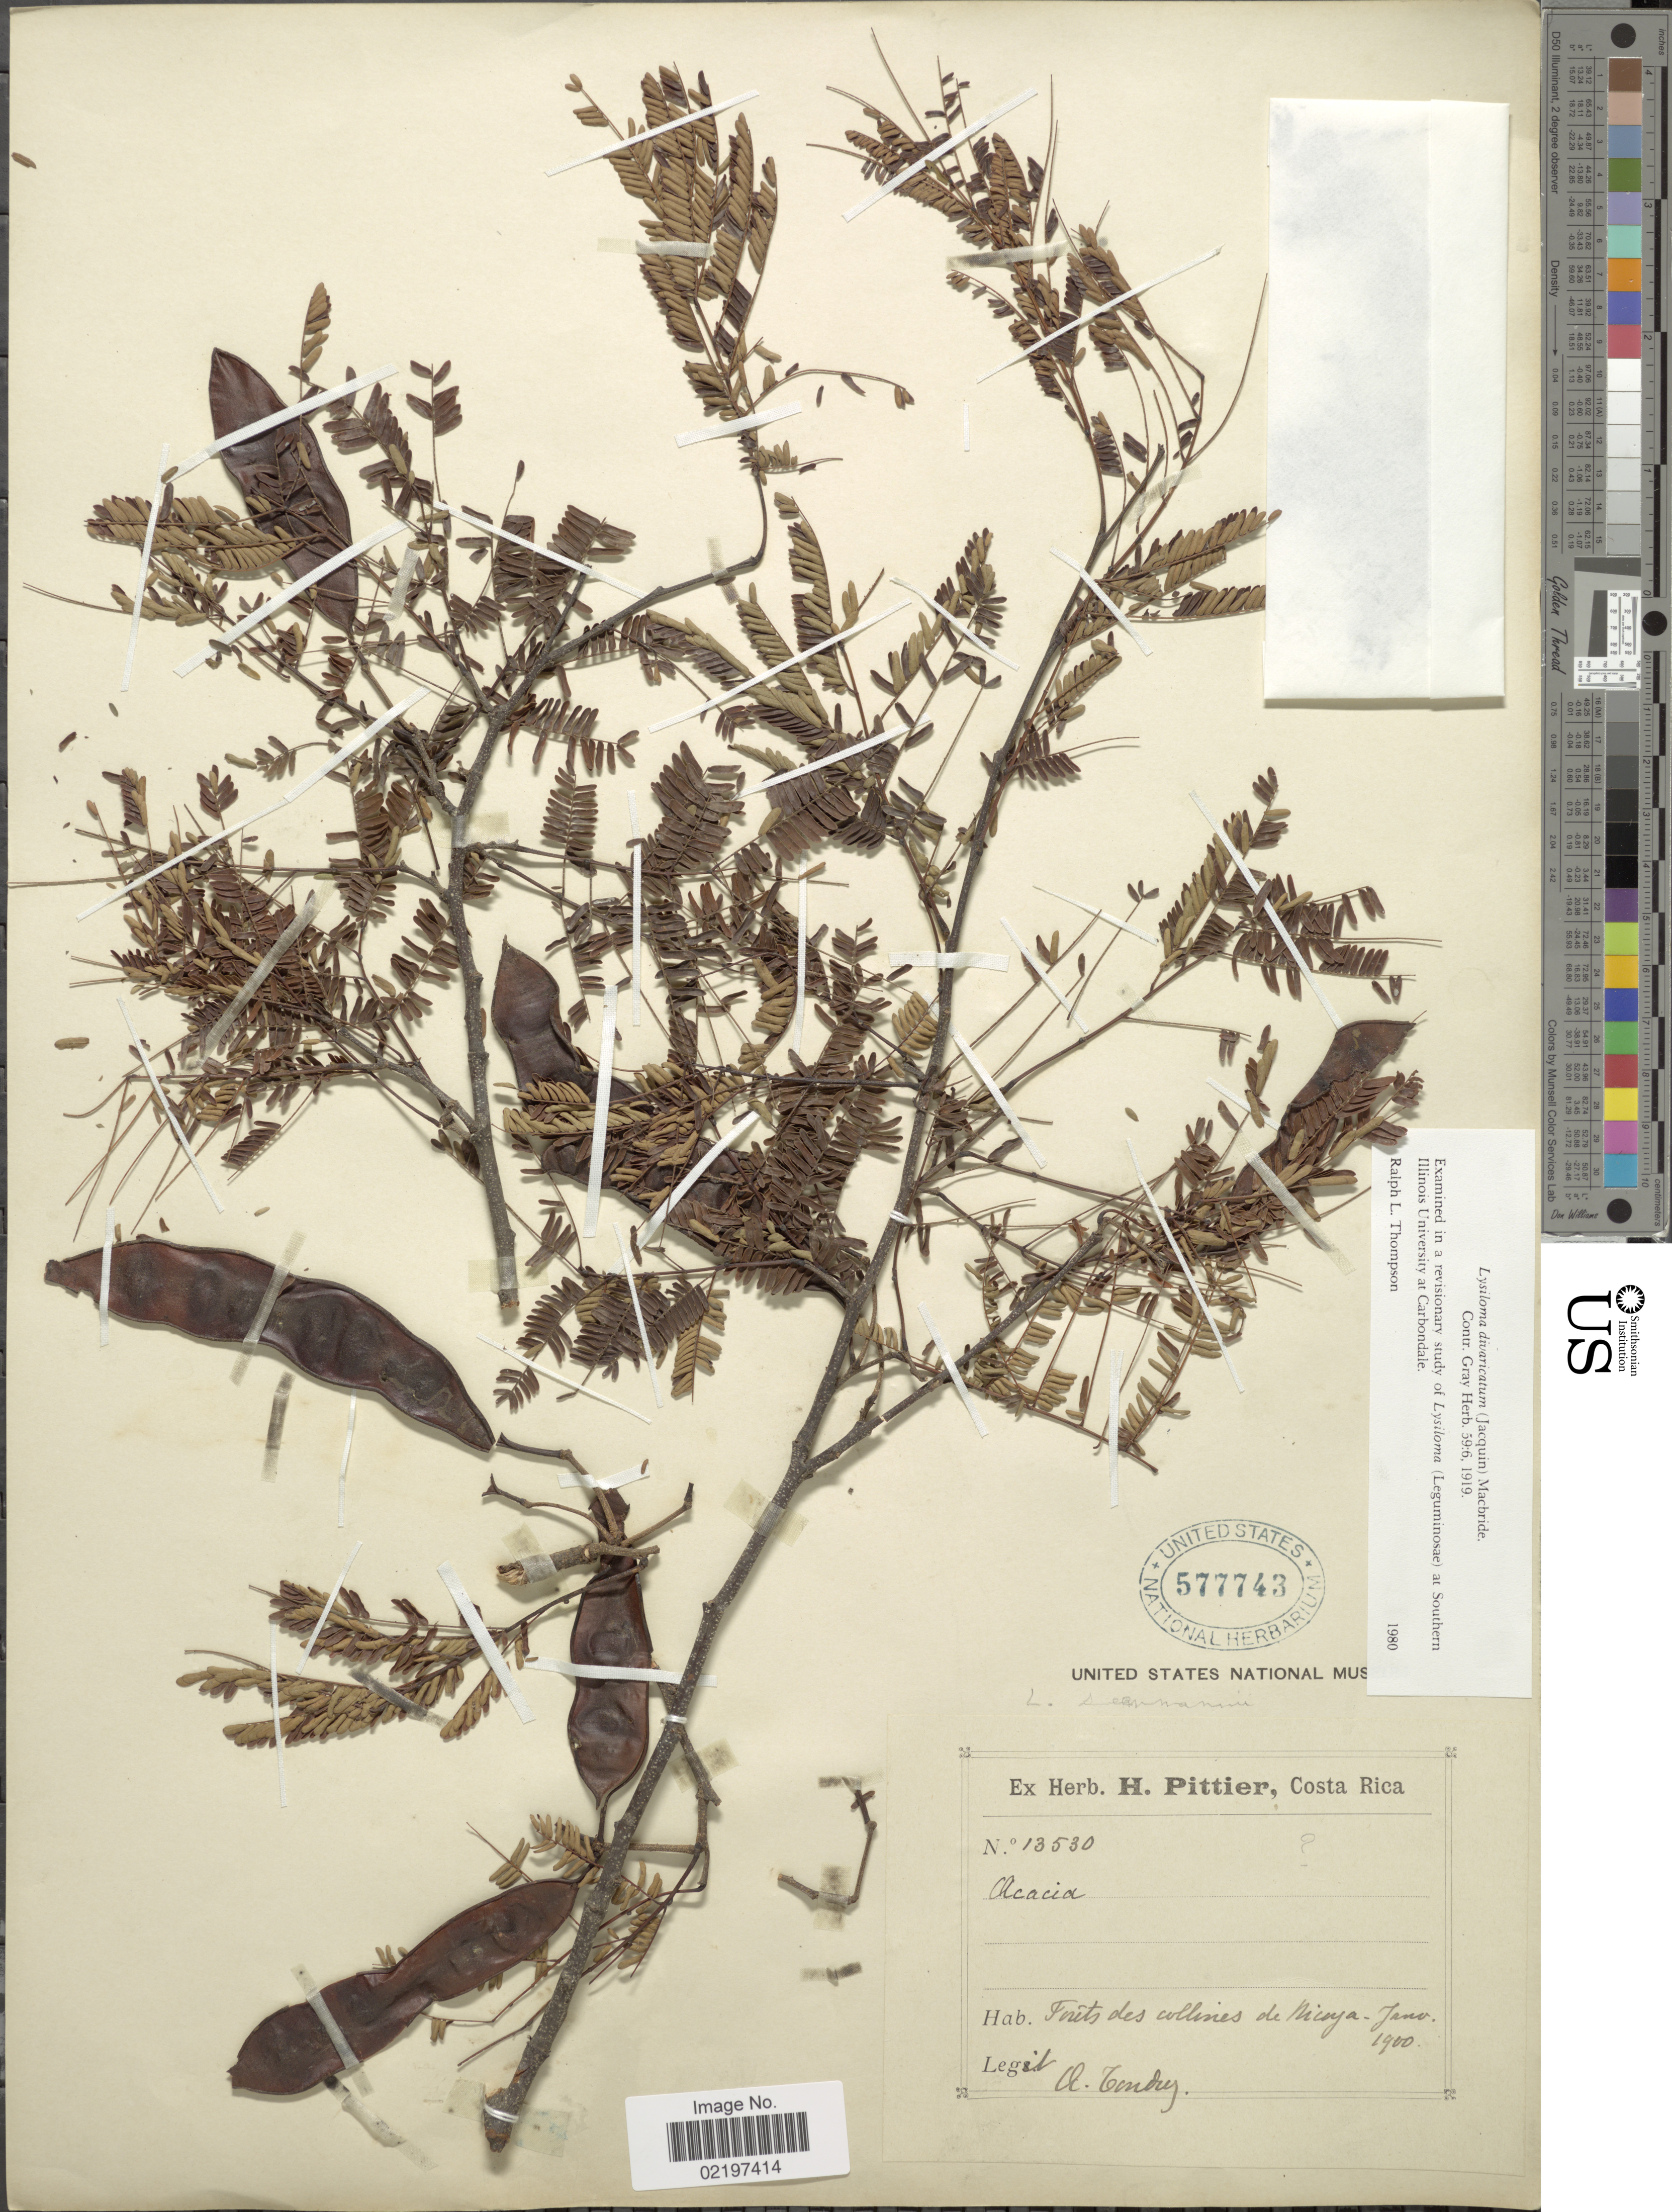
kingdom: Plantae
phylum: Tracheophyta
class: Magnoliopsida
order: Fabales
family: Fabaceae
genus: Lysiloma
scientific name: Lysiloma divaricatum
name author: (Jacq.) J.F. Macbr.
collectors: A. Tonduz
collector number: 13530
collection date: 1900-01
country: Costa Rica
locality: Forets des collines de Nicoya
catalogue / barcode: US 577743